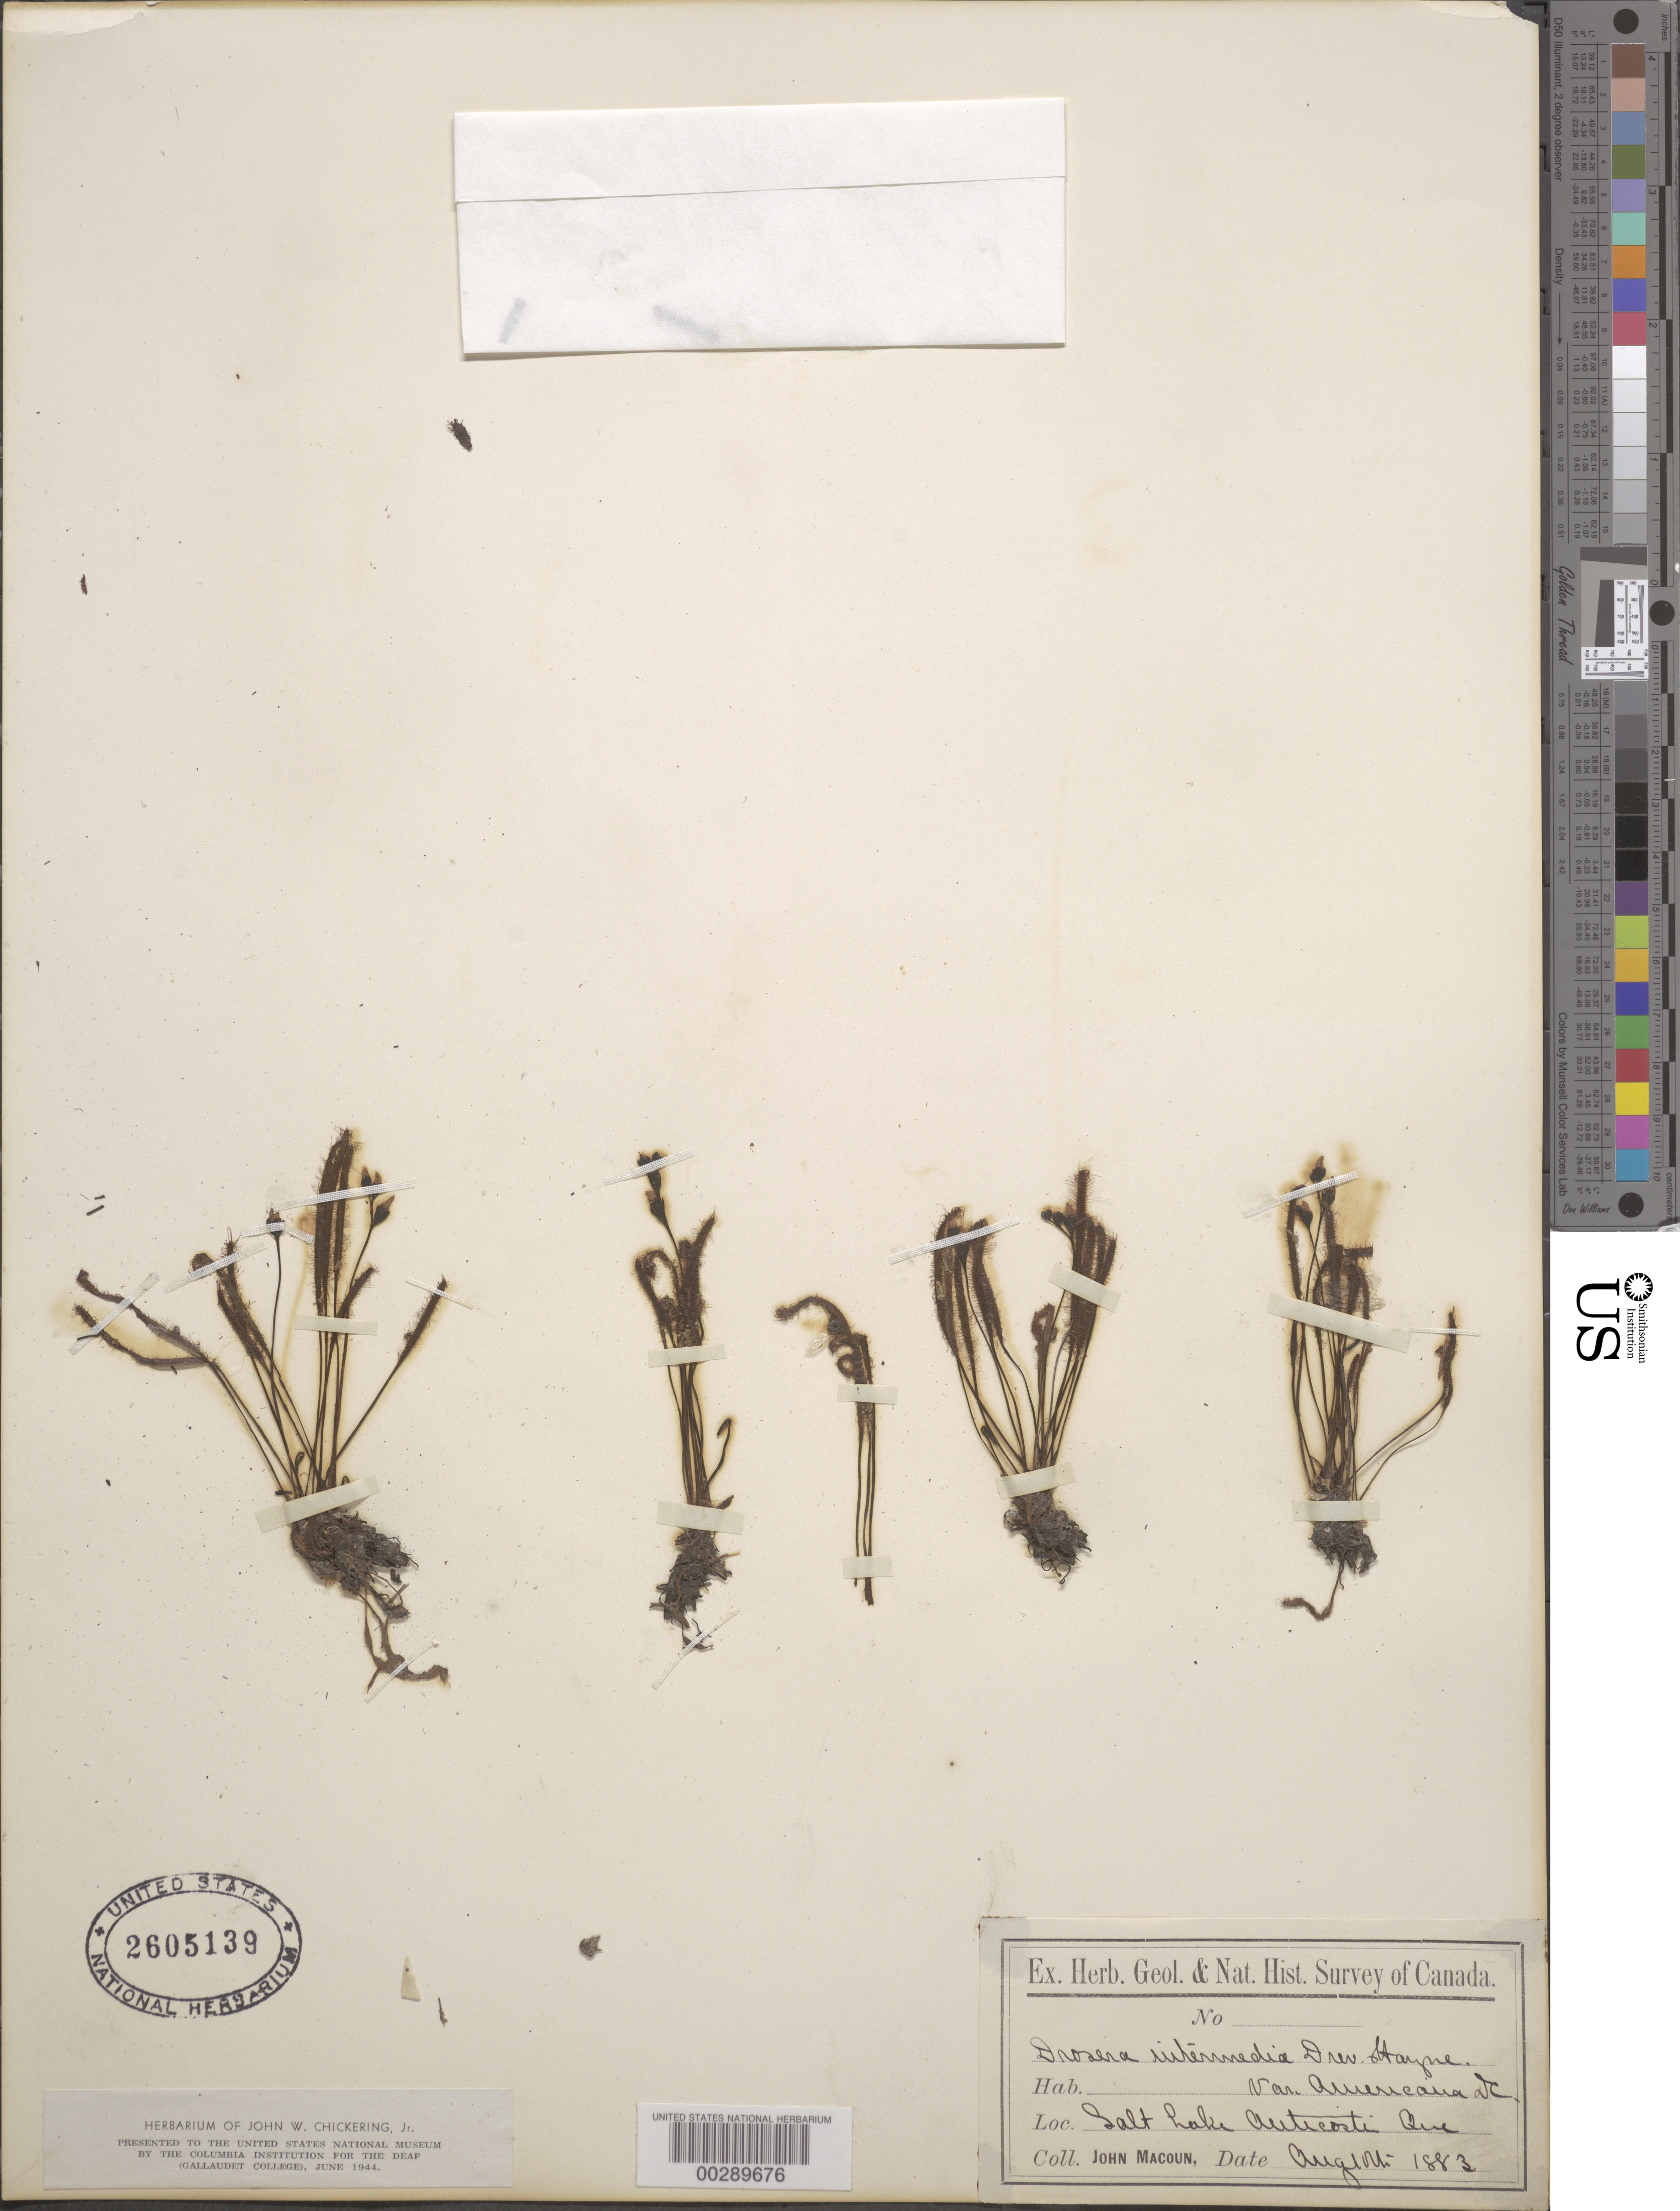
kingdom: Plantae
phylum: Tracheophyta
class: Magnoliopsida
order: Caryophyllales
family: Droseraceae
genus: Drosera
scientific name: Drosera intermedia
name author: Hayne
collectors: J. Macoun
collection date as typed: Aug 1883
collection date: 1883-08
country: Canada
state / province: Quebec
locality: Salt lake auticosti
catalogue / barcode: US 2605139